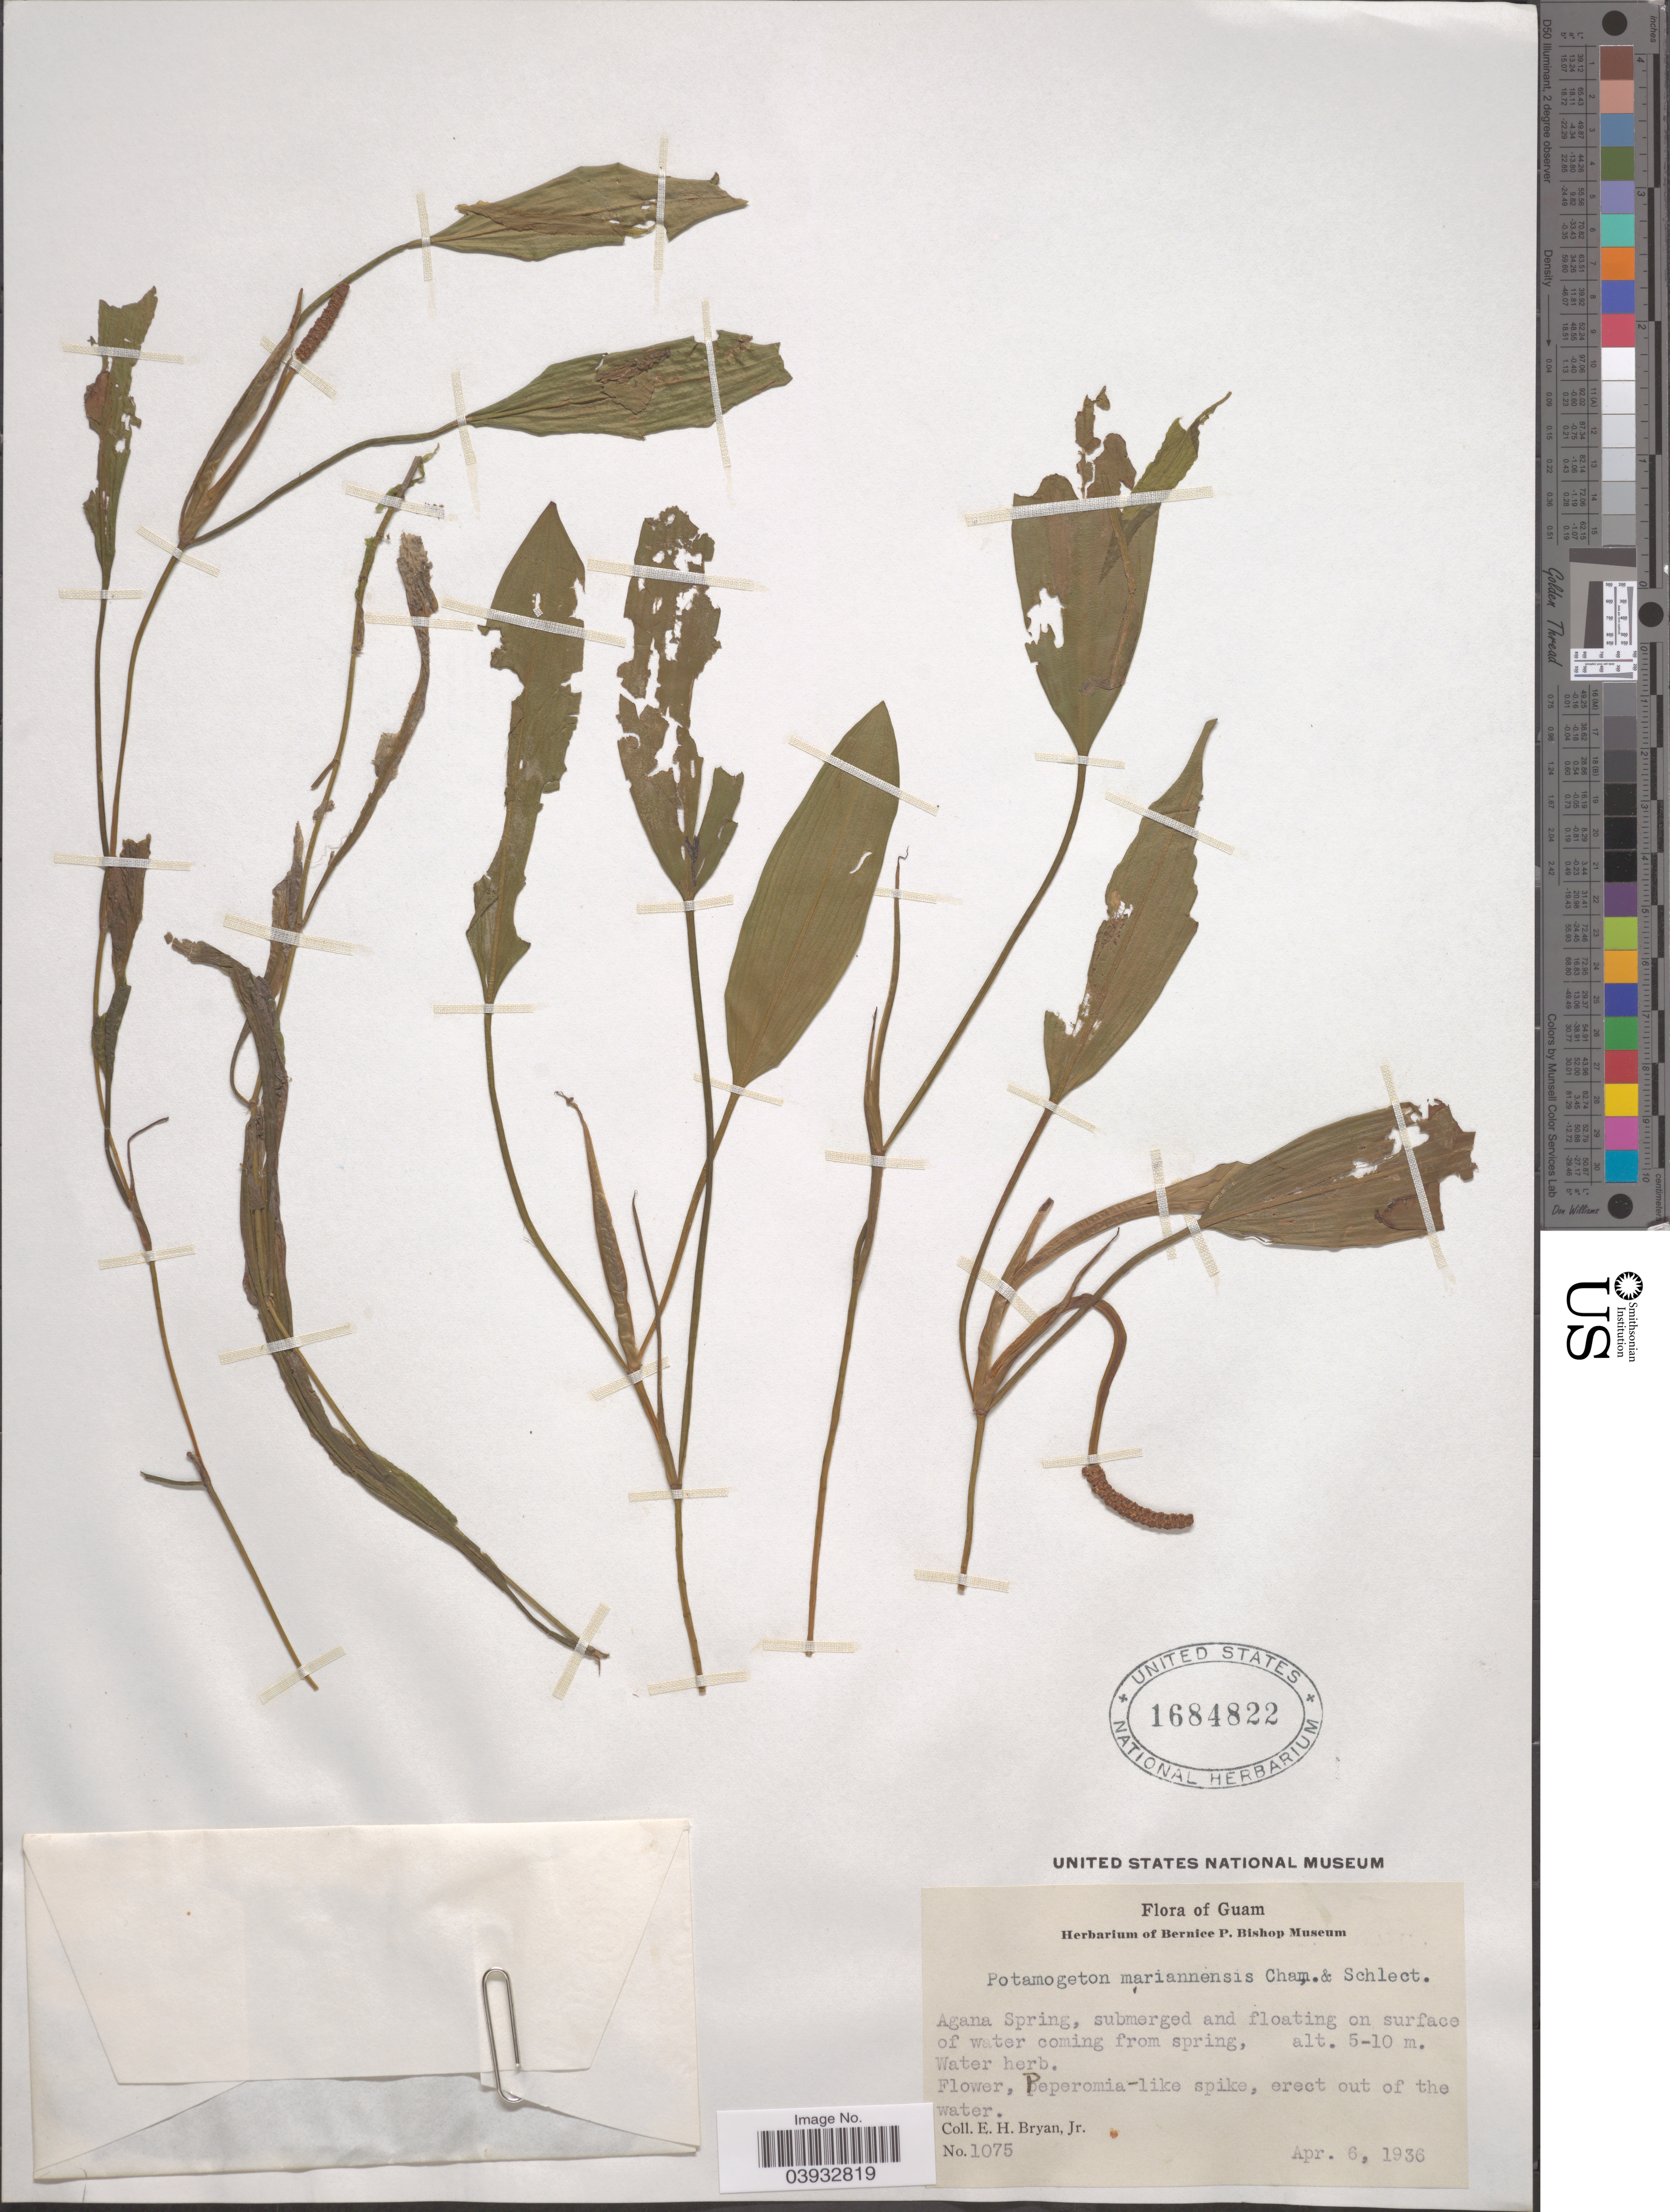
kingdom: Plantae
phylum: Tracheophyta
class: Liliopsida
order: Alismatales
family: Potamogetonaceae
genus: Potamogeton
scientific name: Potamogeton mariannensis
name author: Cham. & Schltdl.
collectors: E. Bryan Jr.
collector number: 1075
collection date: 1936-04-06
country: Guam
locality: Agana Spring.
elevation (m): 5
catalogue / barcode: US 1684822